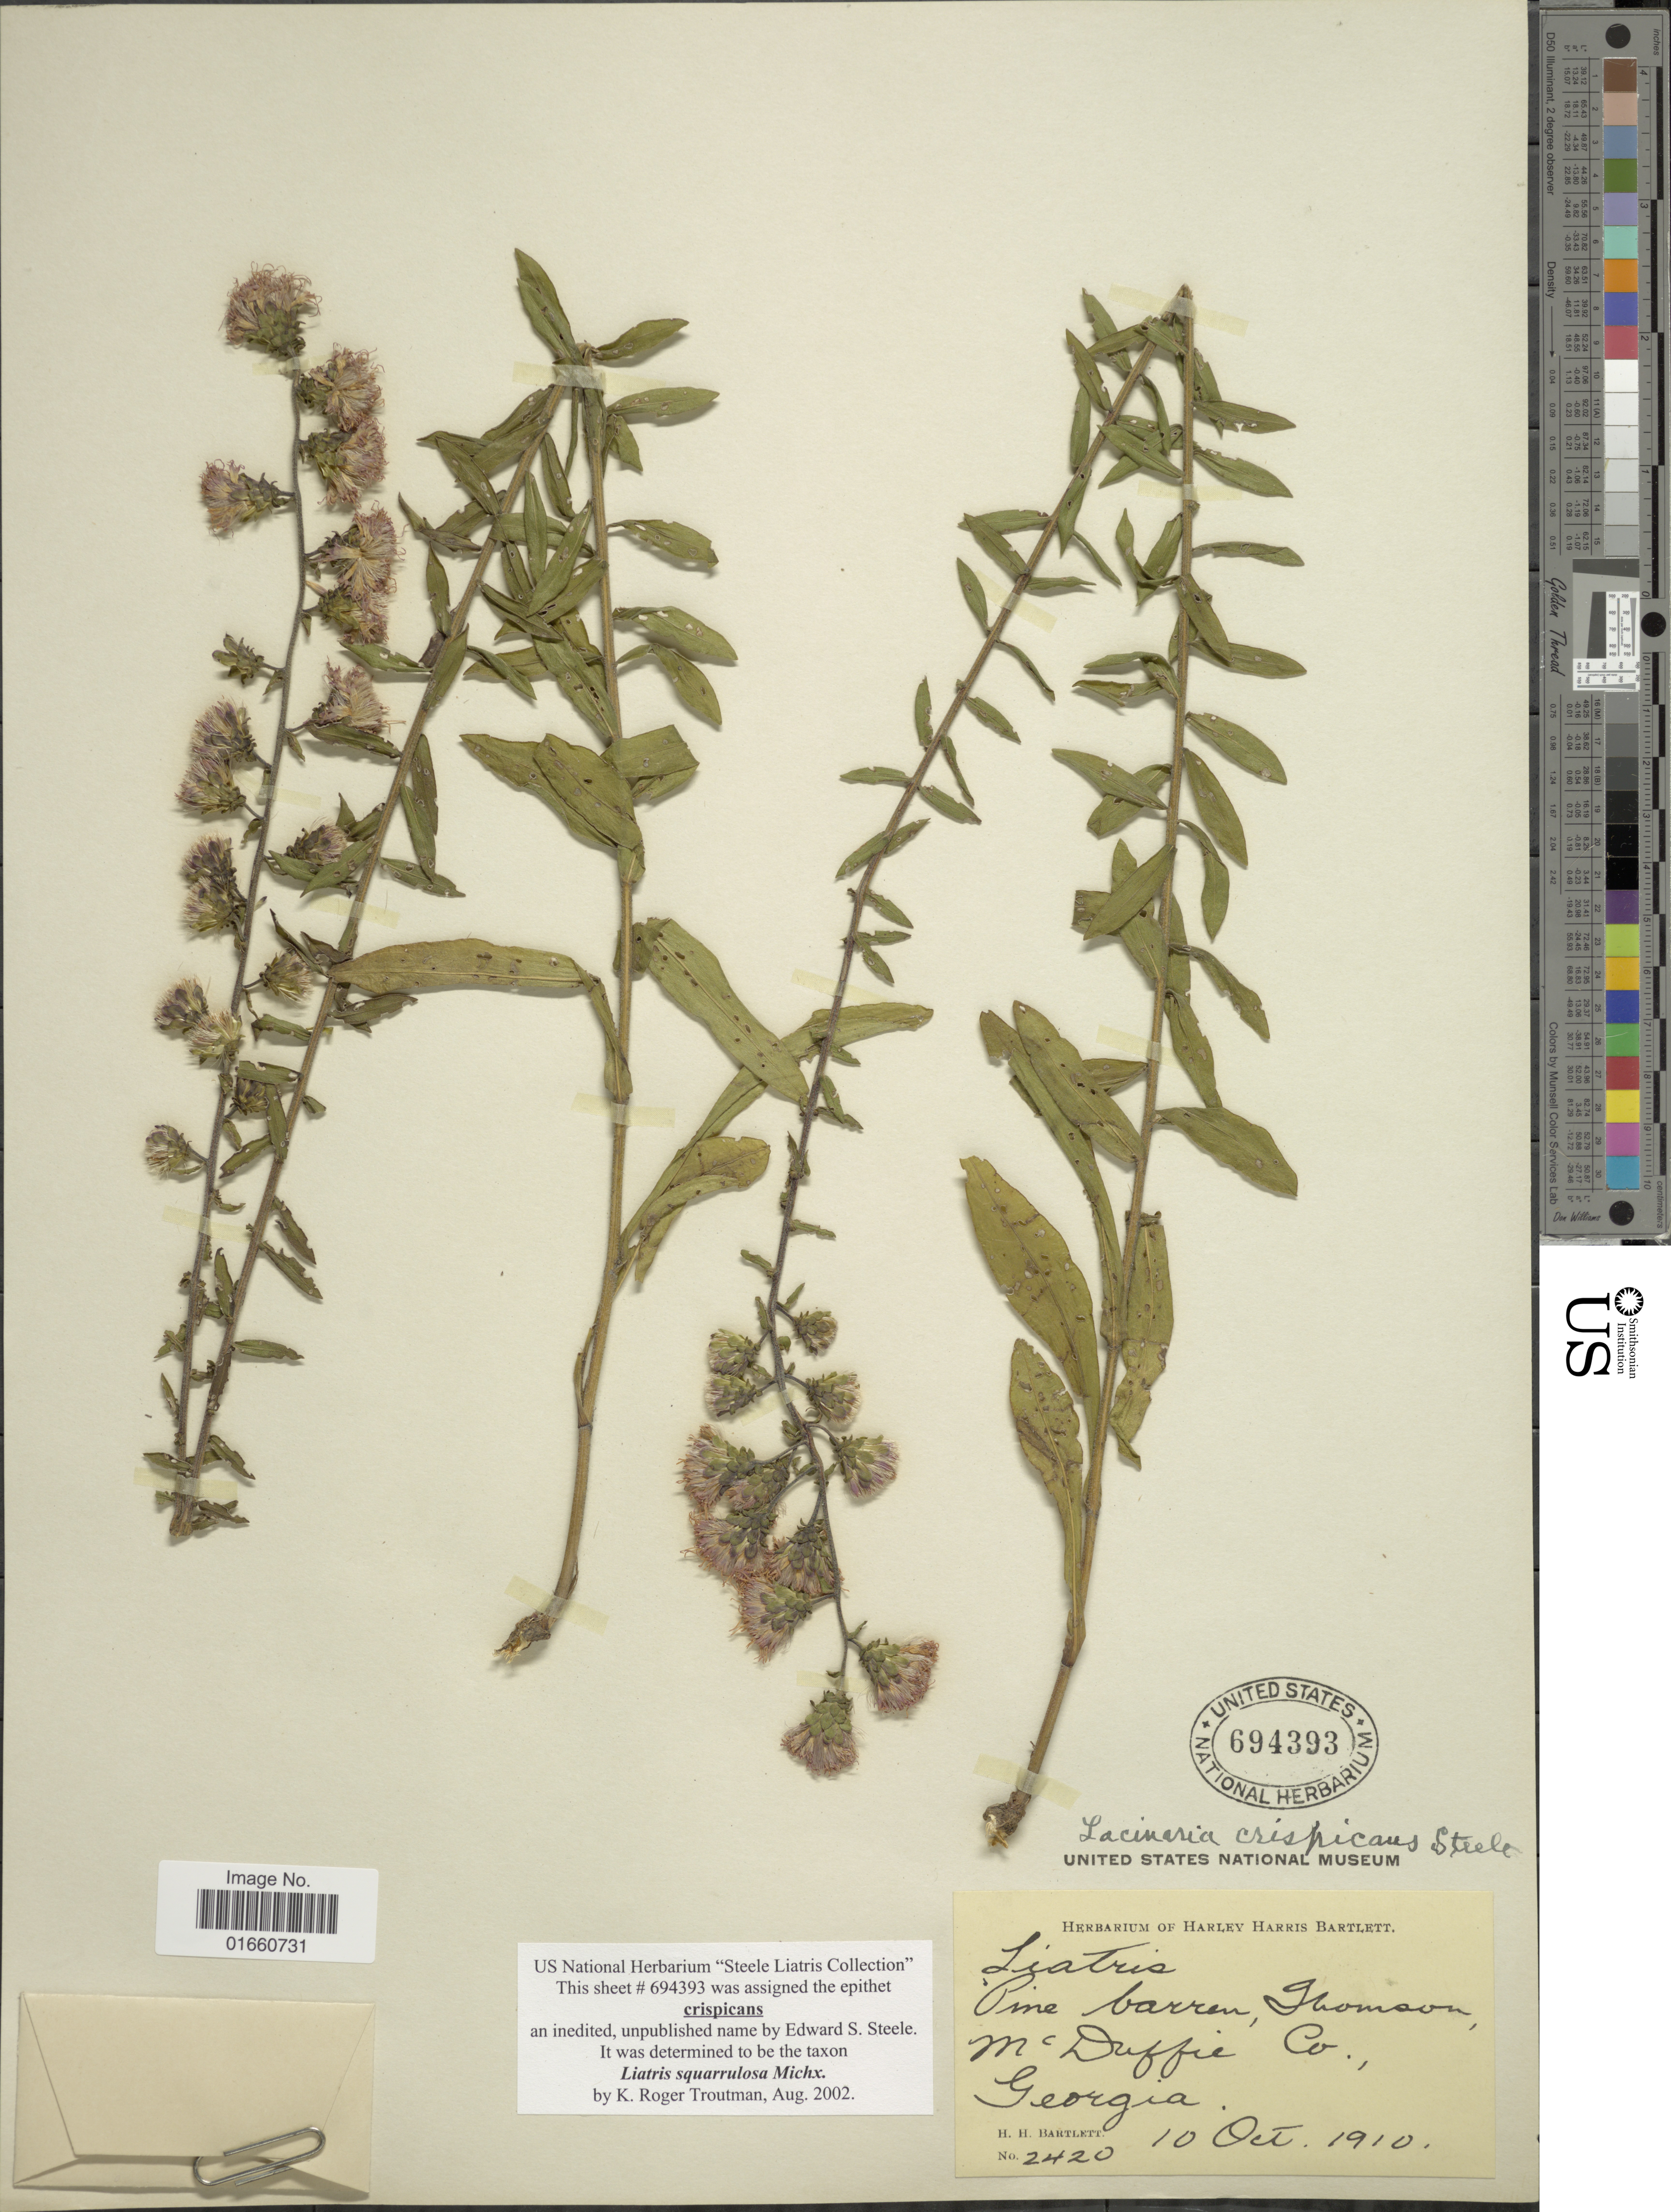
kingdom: Plantae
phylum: Tracheophyta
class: Magnoliopsida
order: Asterales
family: Asteraceae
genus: Liatris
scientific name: Liatris squarrulosa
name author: Michx.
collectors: H. H. Bartlett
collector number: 2420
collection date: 1910-10-10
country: United States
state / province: Georgia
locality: Pine barren, Thomson McDuffie Co.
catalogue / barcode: US 694393